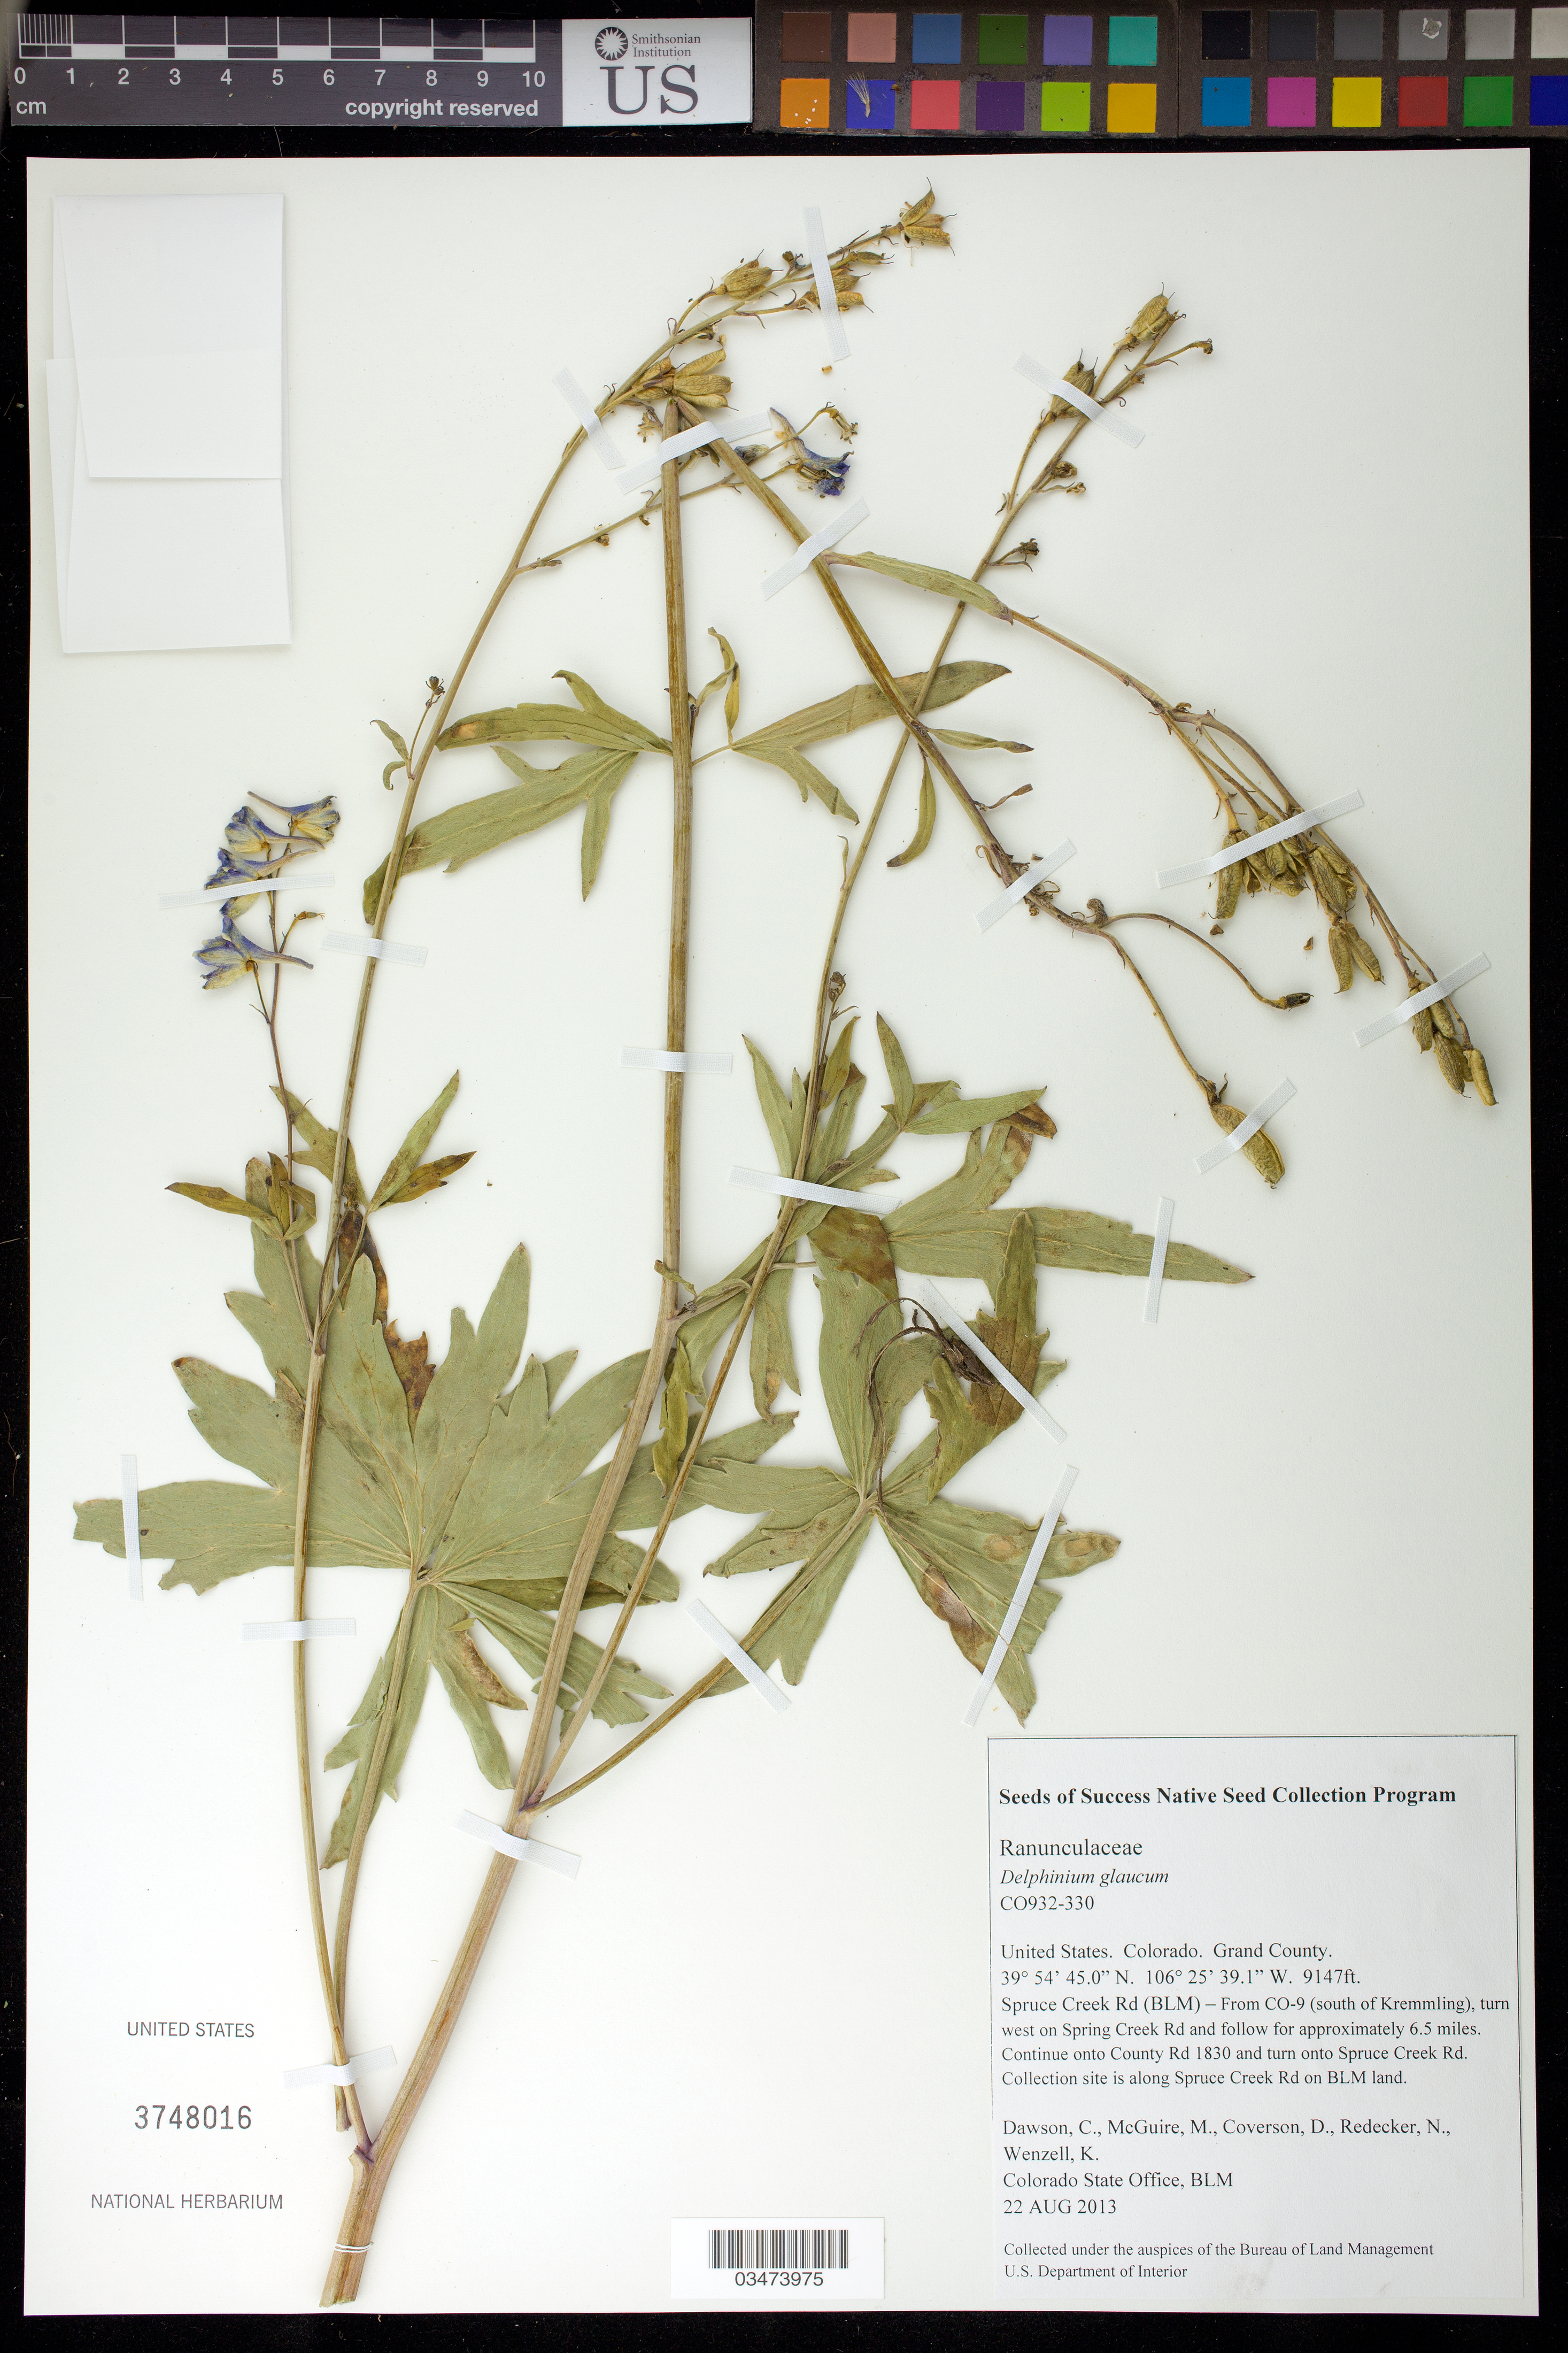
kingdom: Plantae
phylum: Tracheophyta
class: Magnoliopsida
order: Ranunculales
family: Ranunculaceae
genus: Delphinium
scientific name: Delphinium glaucum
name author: S. Watson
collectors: C. Dawson, D. Coverson, N. Redecker & K. Wenzell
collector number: CO932-330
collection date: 2013-08-22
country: United States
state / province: Colorado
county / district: Grand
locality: Spruce Creek Rd on BLM land.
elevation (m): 2788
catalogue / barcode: US 3748016